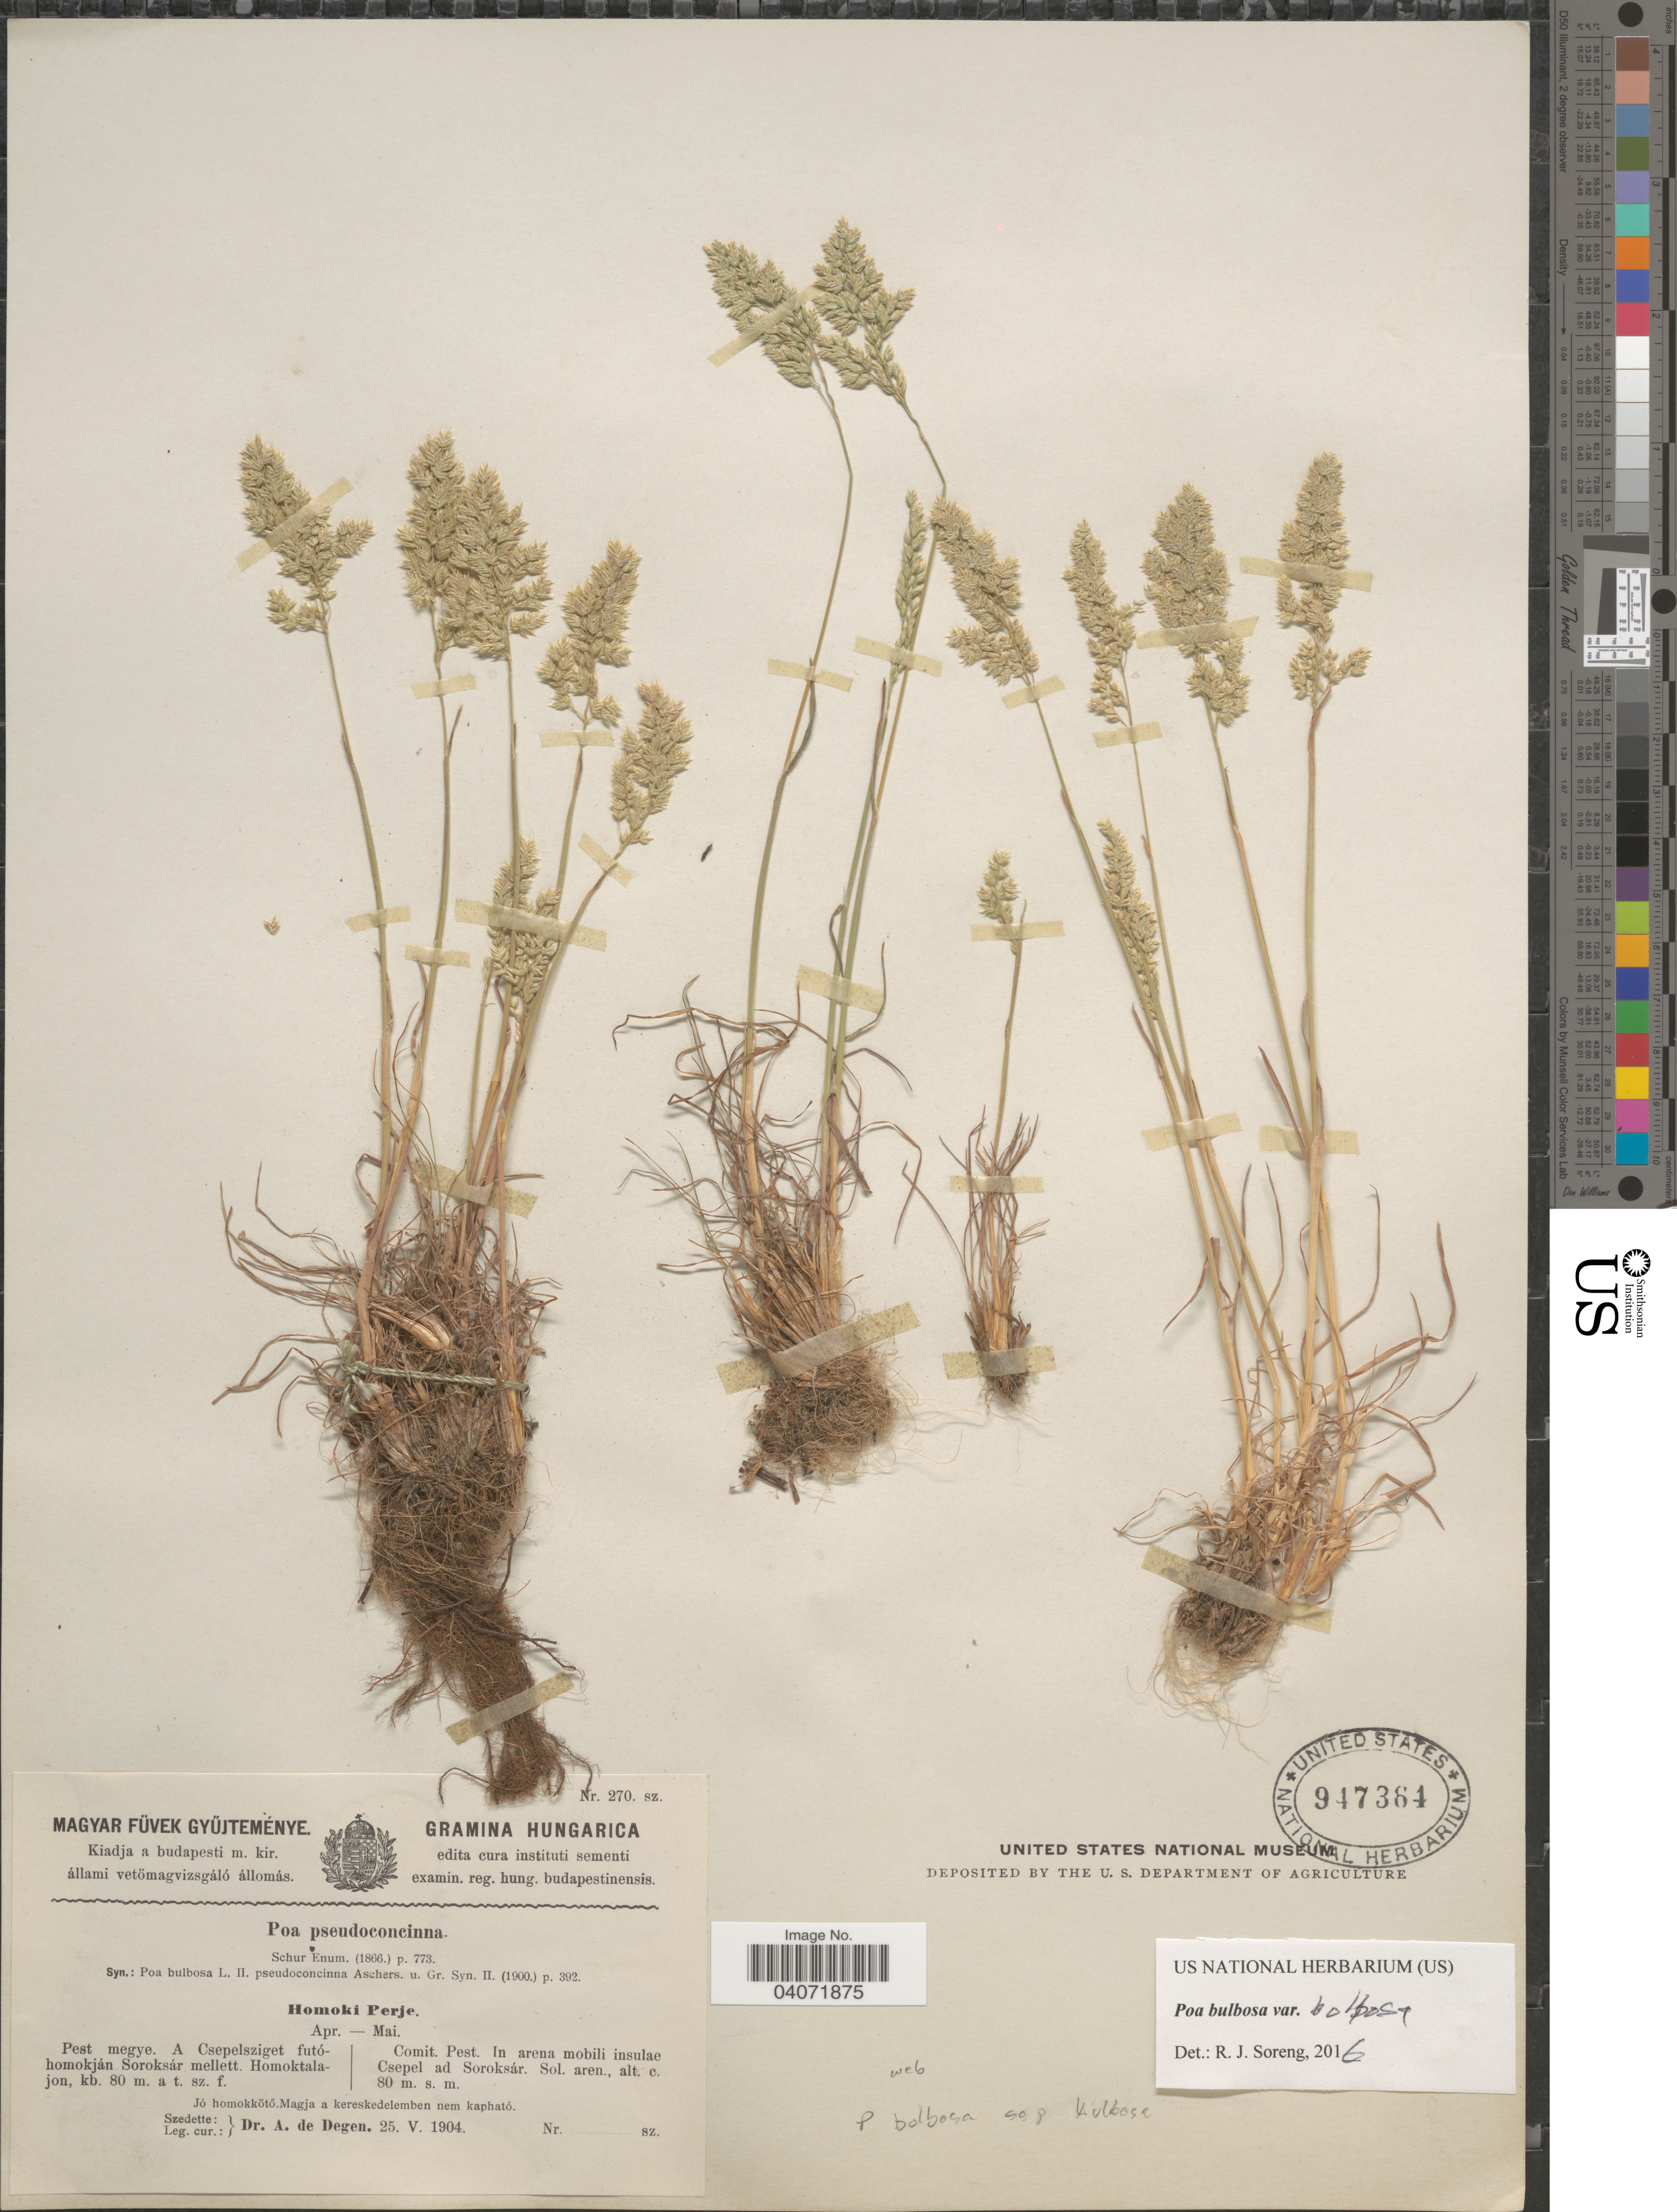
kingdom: Plantae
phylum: Tracheophyta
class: Liliopsida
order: Poales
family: Poaceae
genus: Poa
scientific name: Poa bulbosa subsp. bulbosa var. bulbosa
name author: L.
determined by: Soreng, Robert J., Research Associate (BOT), Smithsonian Institution - National Museum of Natural History (UNITED STATES)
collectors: A. Degen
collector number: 270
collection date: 1904-05-25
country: Hungary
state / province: Pest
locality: Comit. Pest. In arena mobili insulae Csepel ad Soroksár. Sol. aren.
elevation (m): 80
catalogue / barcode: US 947364